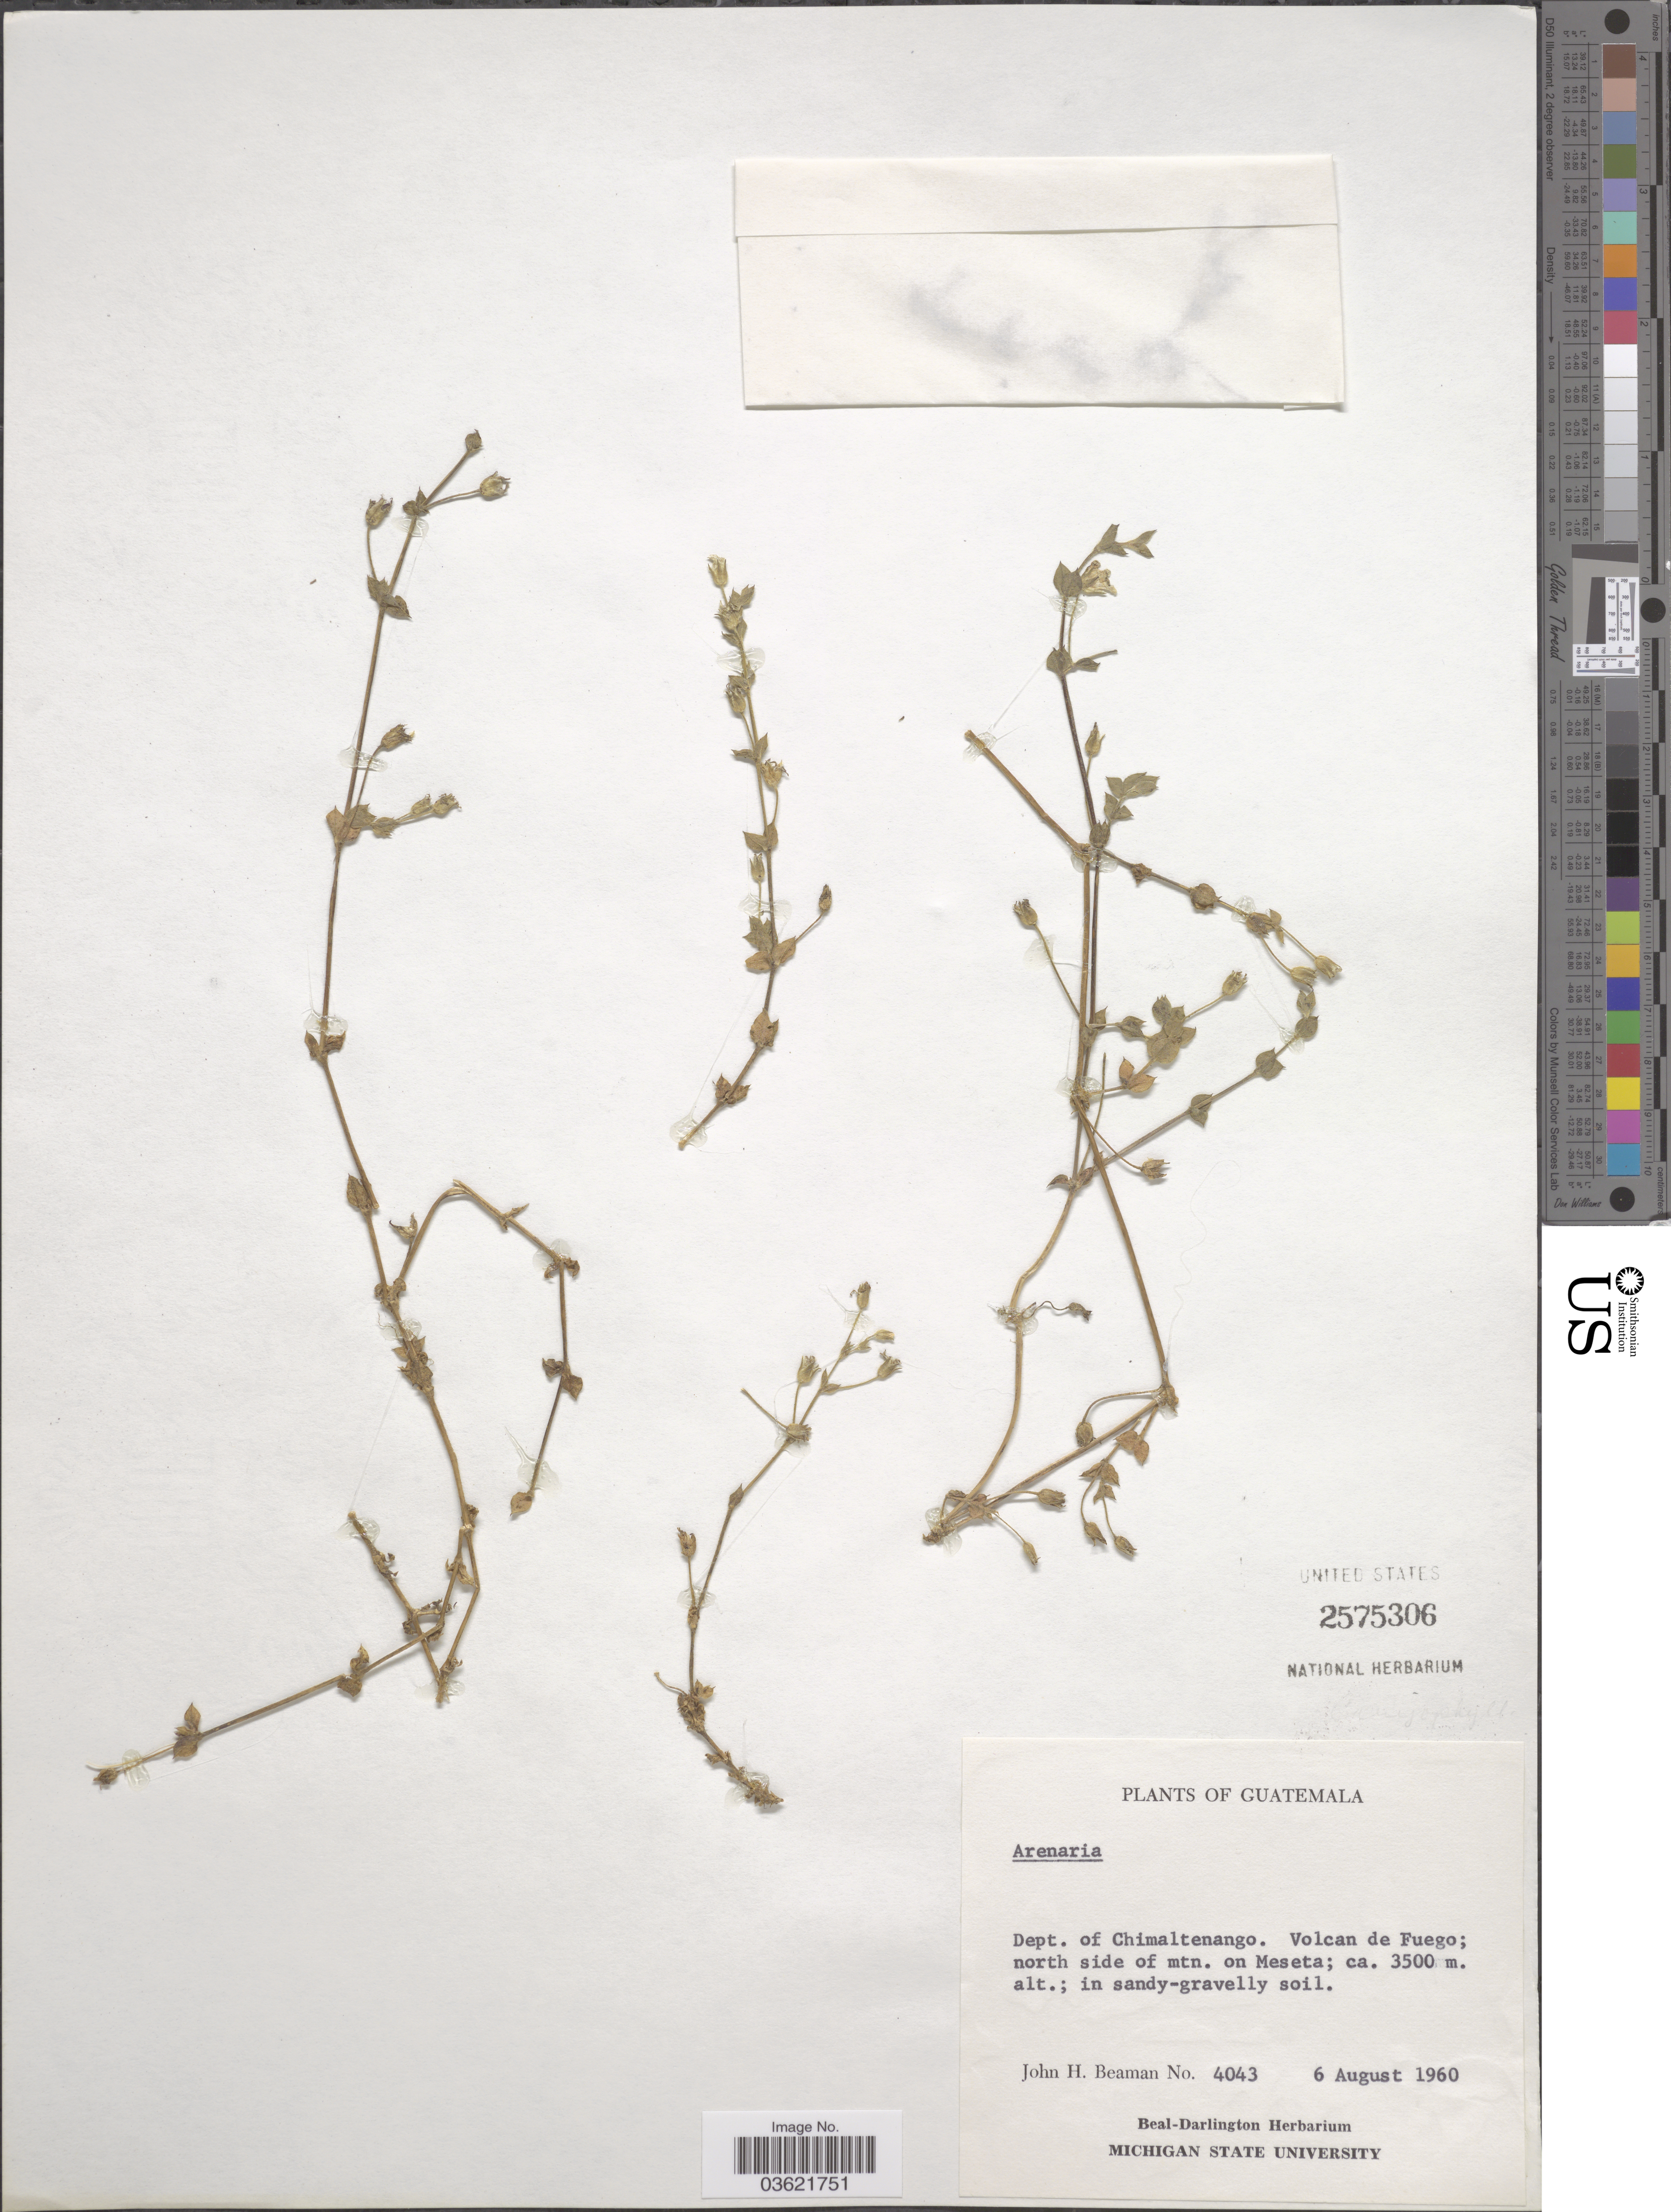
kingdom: Plantae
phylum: Tracheophyta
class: Magnoliopsida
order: Caryophyllales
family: Caryophyllaceae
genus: Arenaria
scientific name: Arenaria sp.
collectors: J. H. Beaman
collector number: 4043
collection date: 1960-08-06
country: Guatemala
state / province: Chimaltenango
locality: Dept. of Chimaltenango. Volcan de Feugo; north side of mtn. on Meseta.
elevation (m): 3500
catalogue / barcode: US 2575306